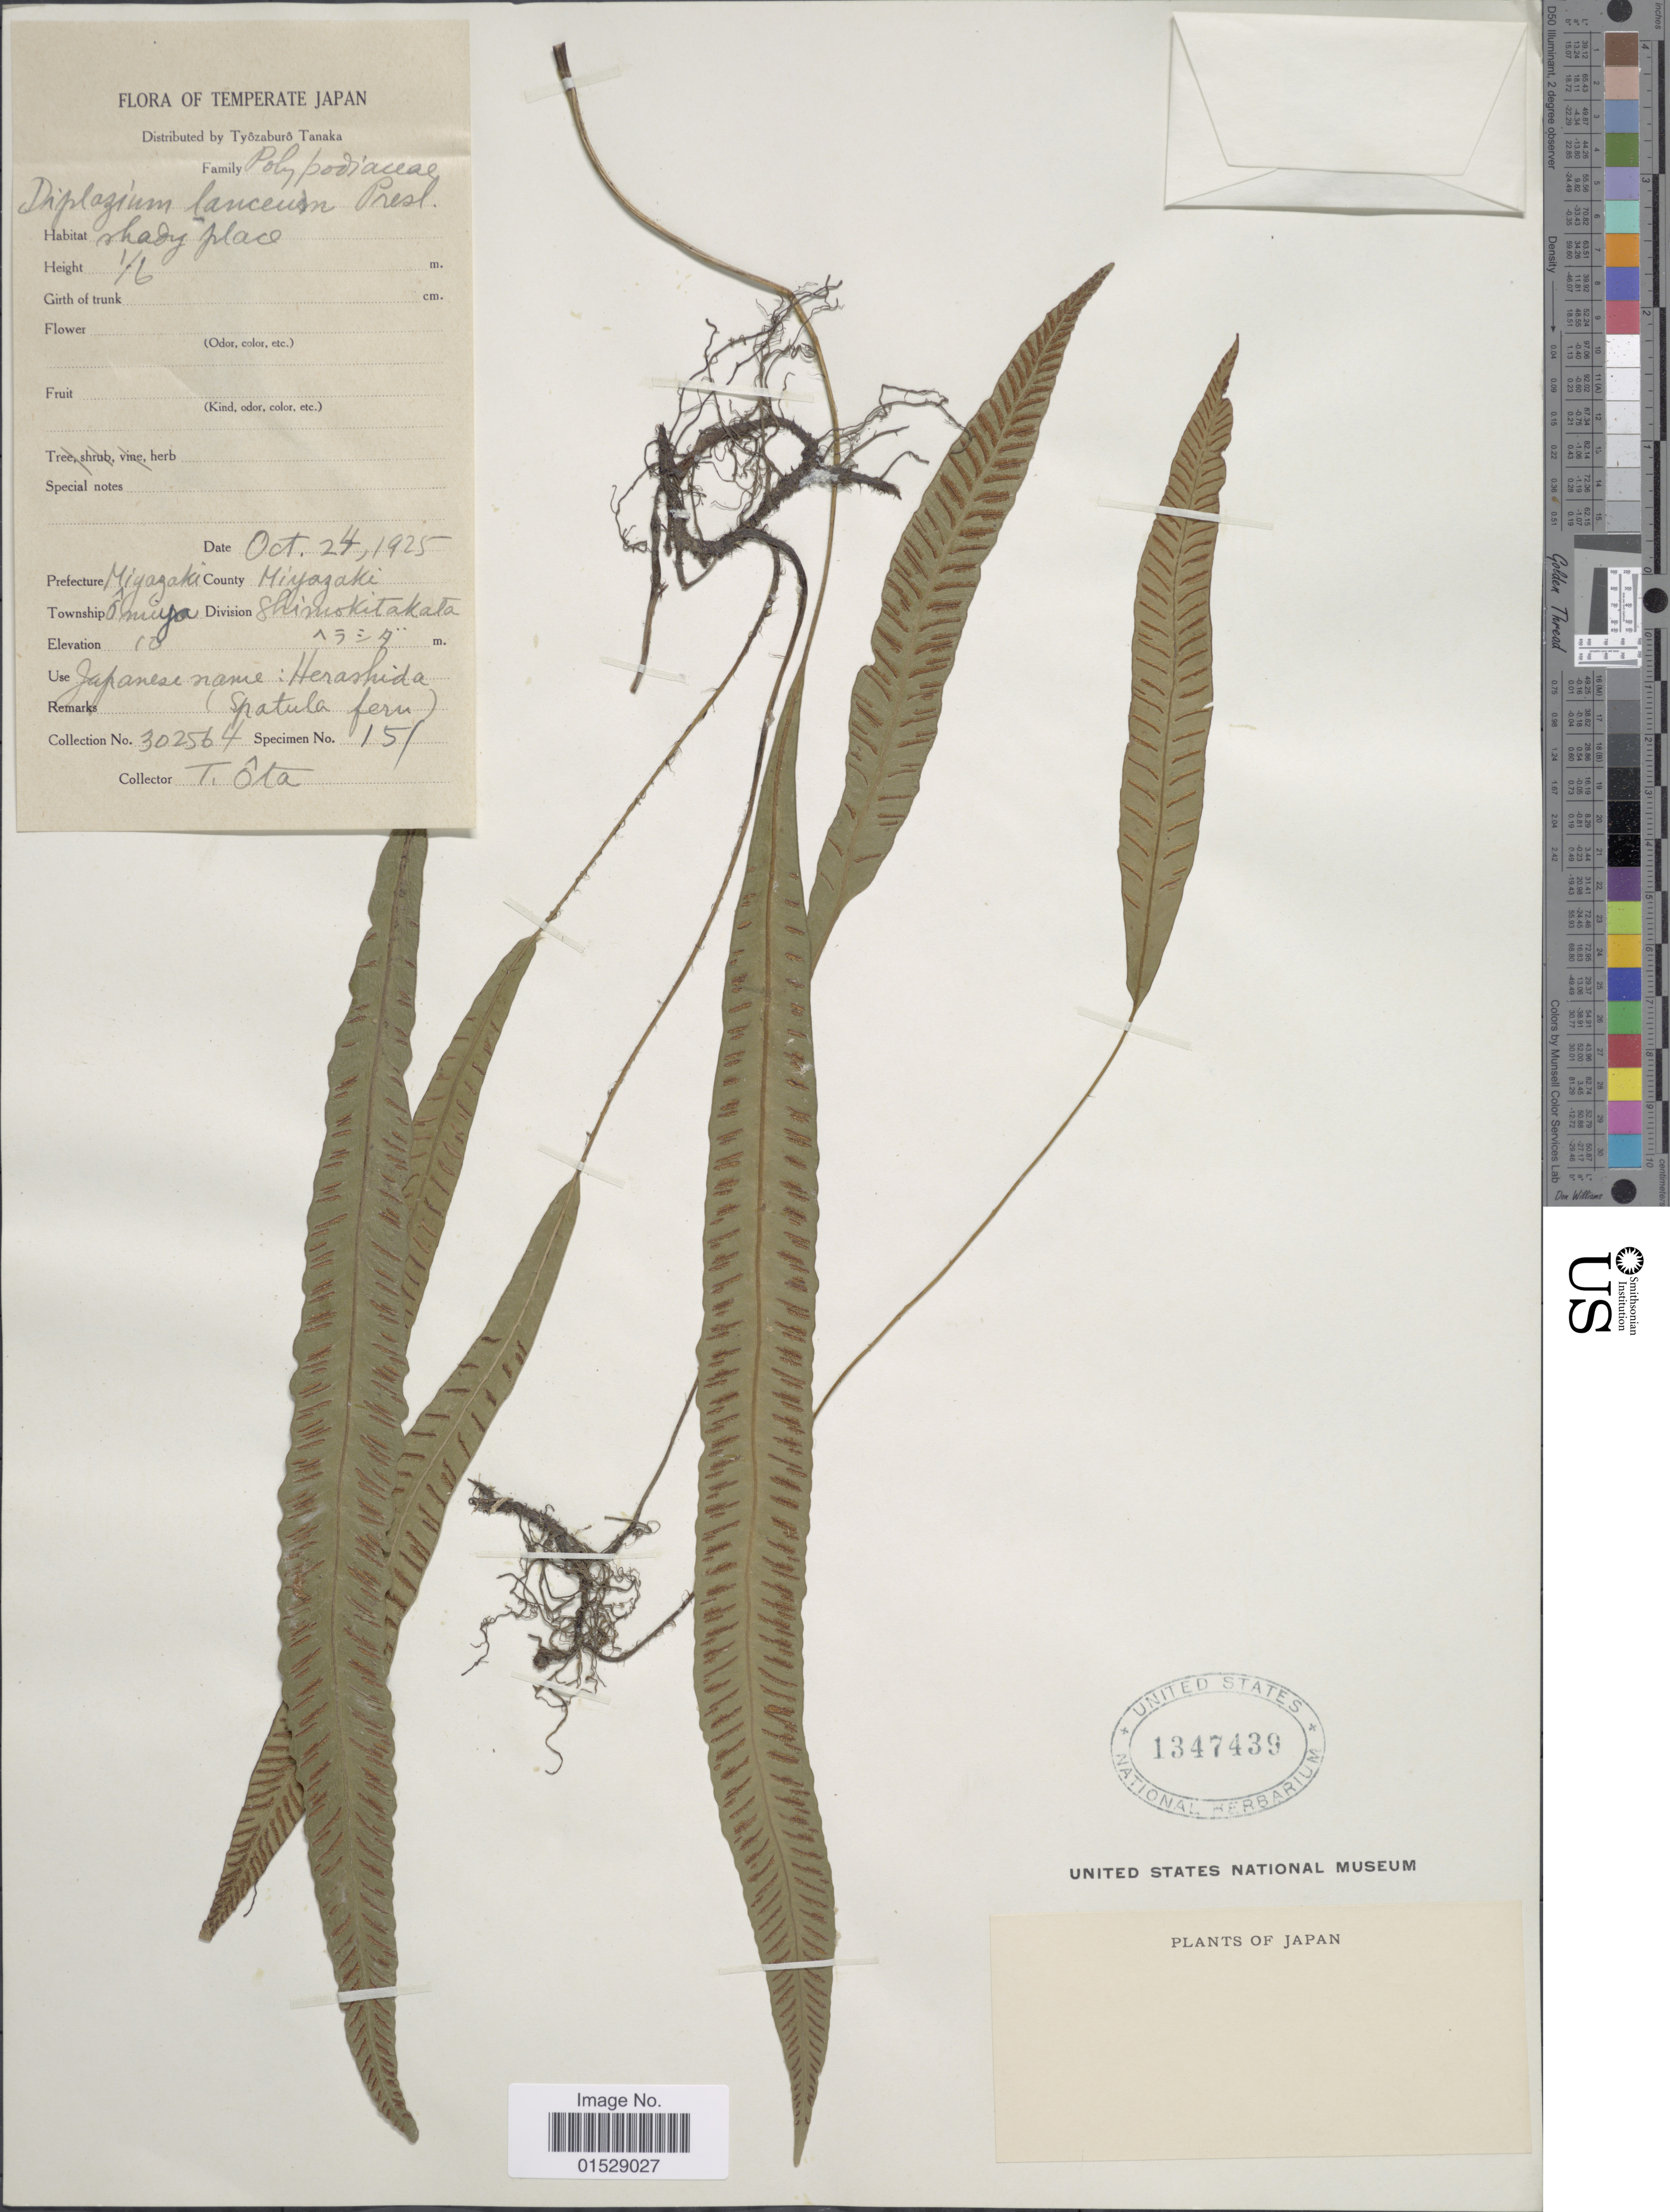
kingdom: Plantae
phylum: Tracheophyta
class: Polypodiopsida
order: Polypodiales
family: Athyriaceae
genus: Deparia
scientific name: Deparia lancea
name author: (Thunb.) Fraser-Jenk.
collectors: T. Ota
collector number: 302564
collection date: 1925-10-24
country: Japan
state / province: Miyazaki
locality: Prefecture Miyazaki, County Miyazaki, Shimokitakata, Omiya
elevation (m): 10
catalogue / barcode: US 1347439